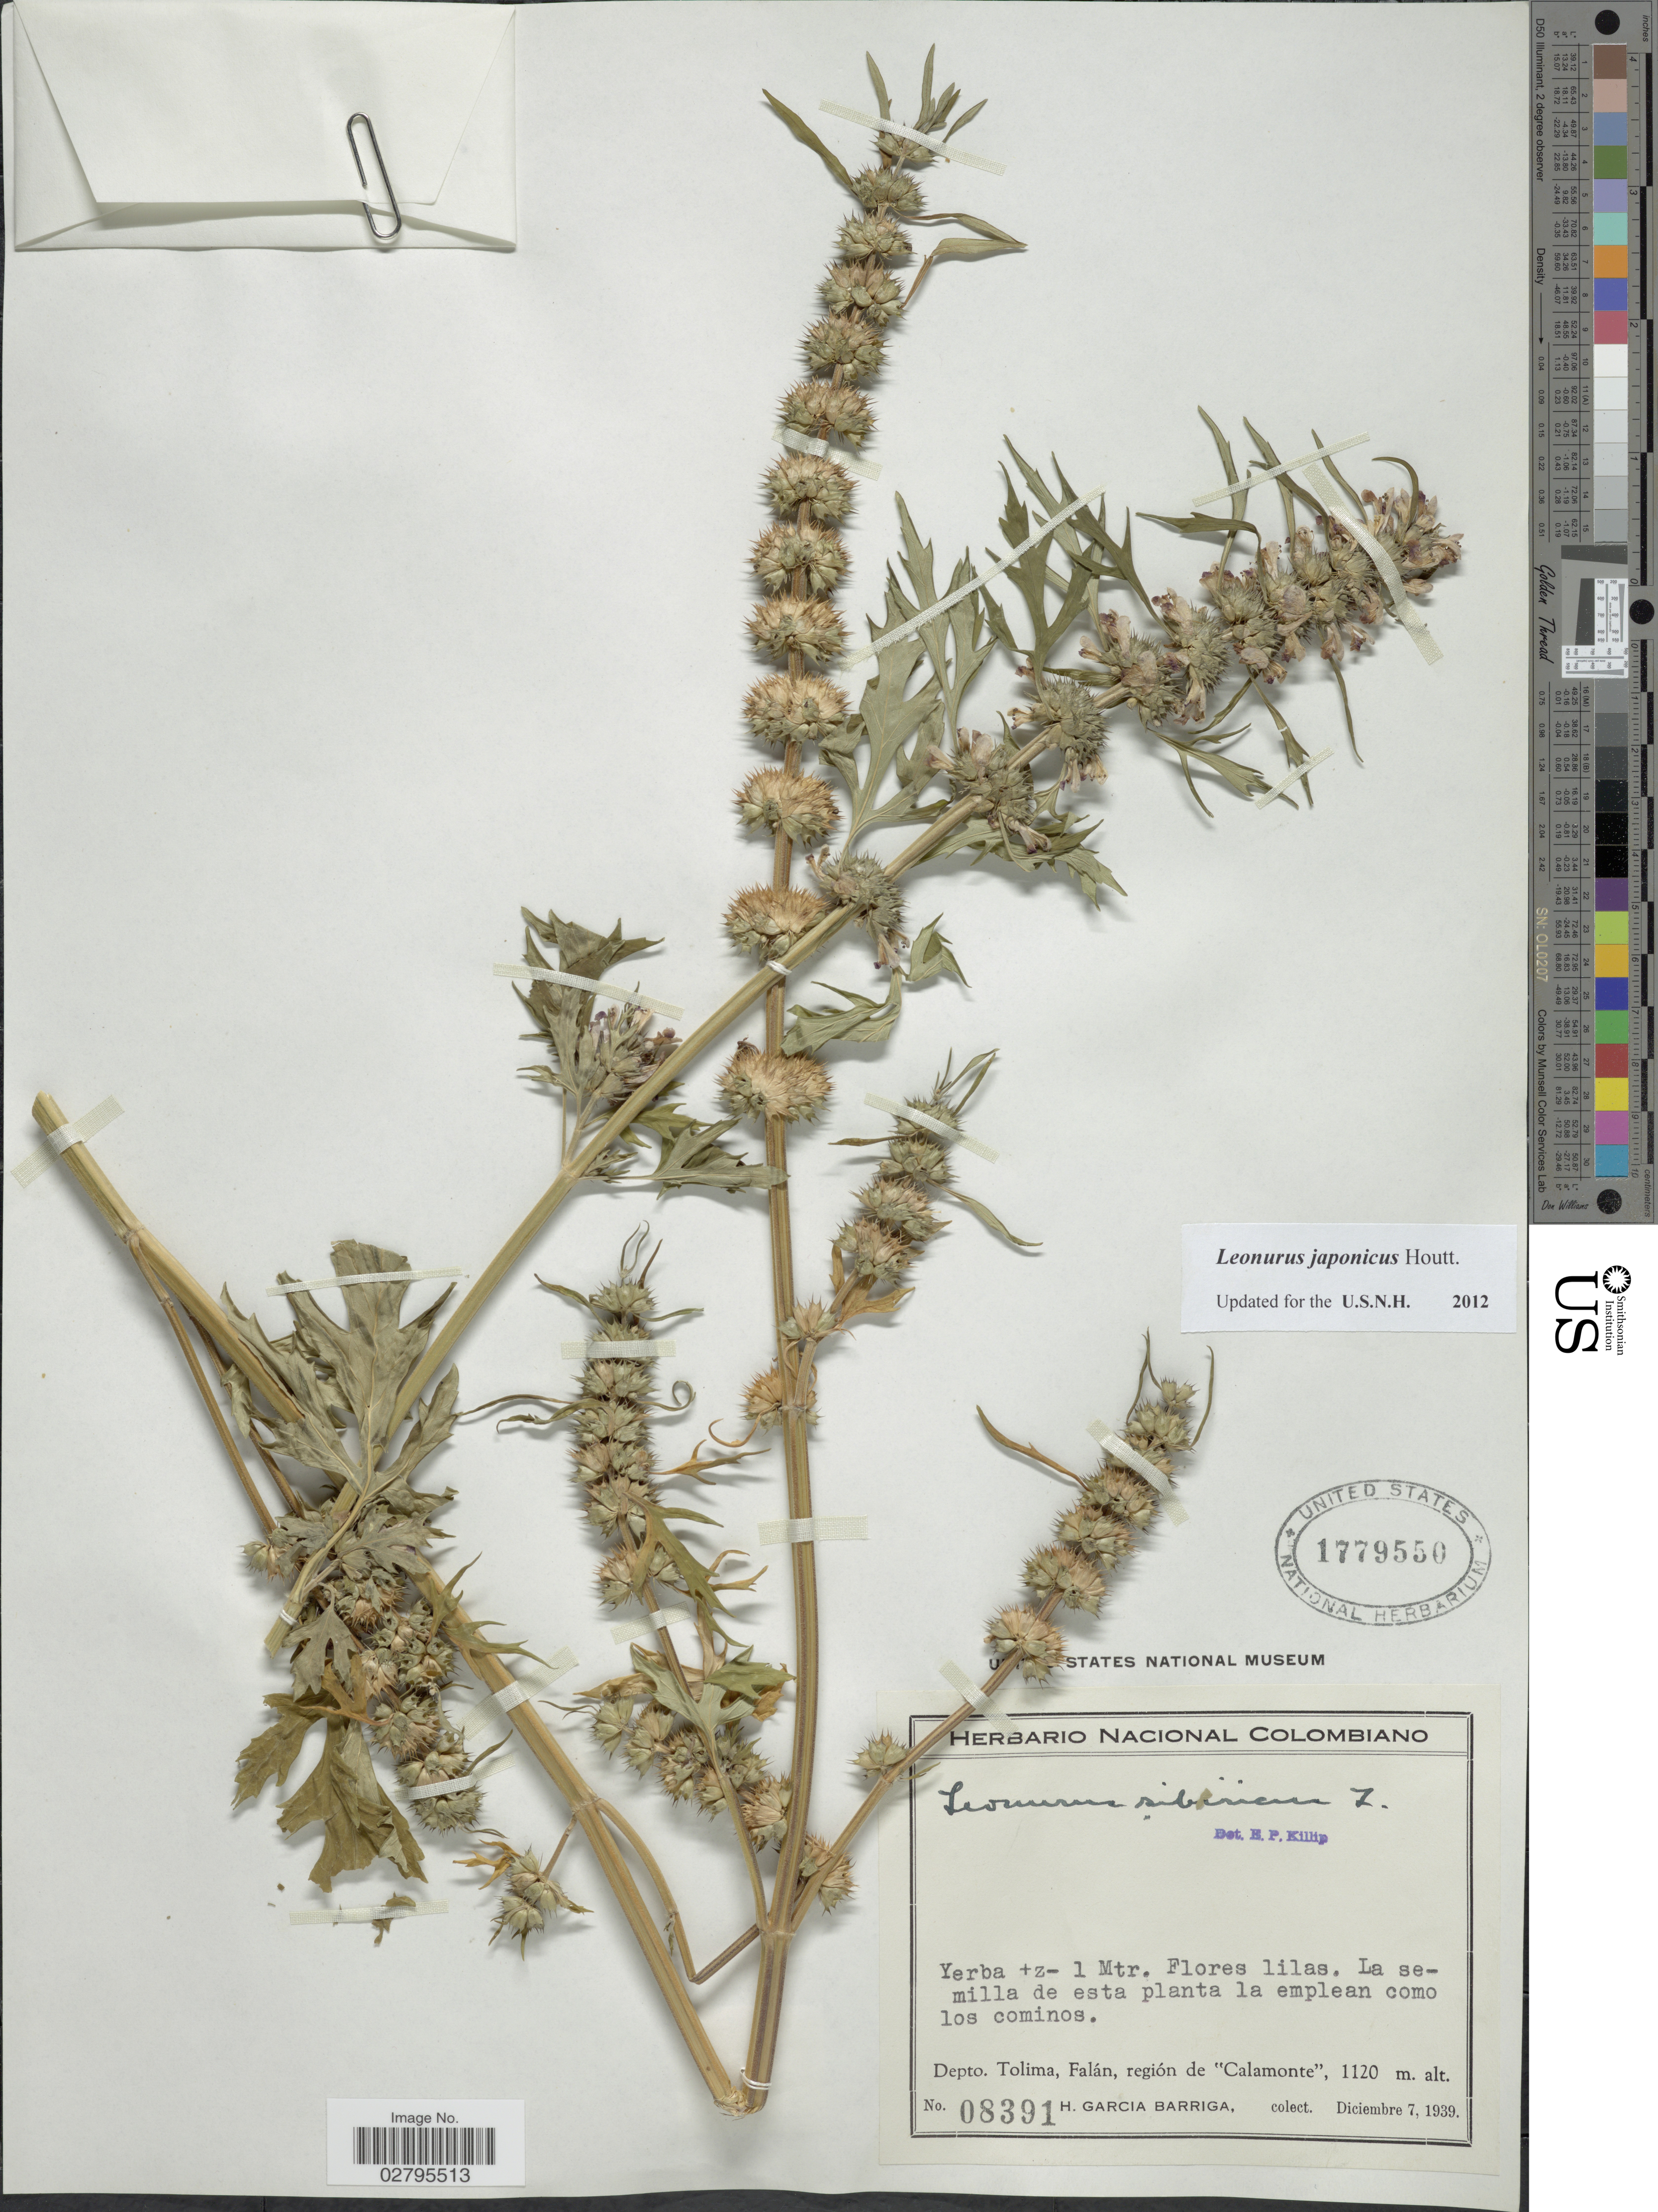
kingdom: Plantae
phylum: Tracheophyta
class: Magnoliopsida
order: Lamiales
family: Lamiaceae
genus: Leonurus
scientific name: Leonurus japonicus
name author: Houtt.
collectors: H. García Barriga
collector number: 08391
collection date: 1939-12-07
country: Colombia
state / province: Tolima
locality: Depto. Tolima, Falán, regíon de "Calamonte".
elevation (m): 1120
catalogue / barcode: US 1779550